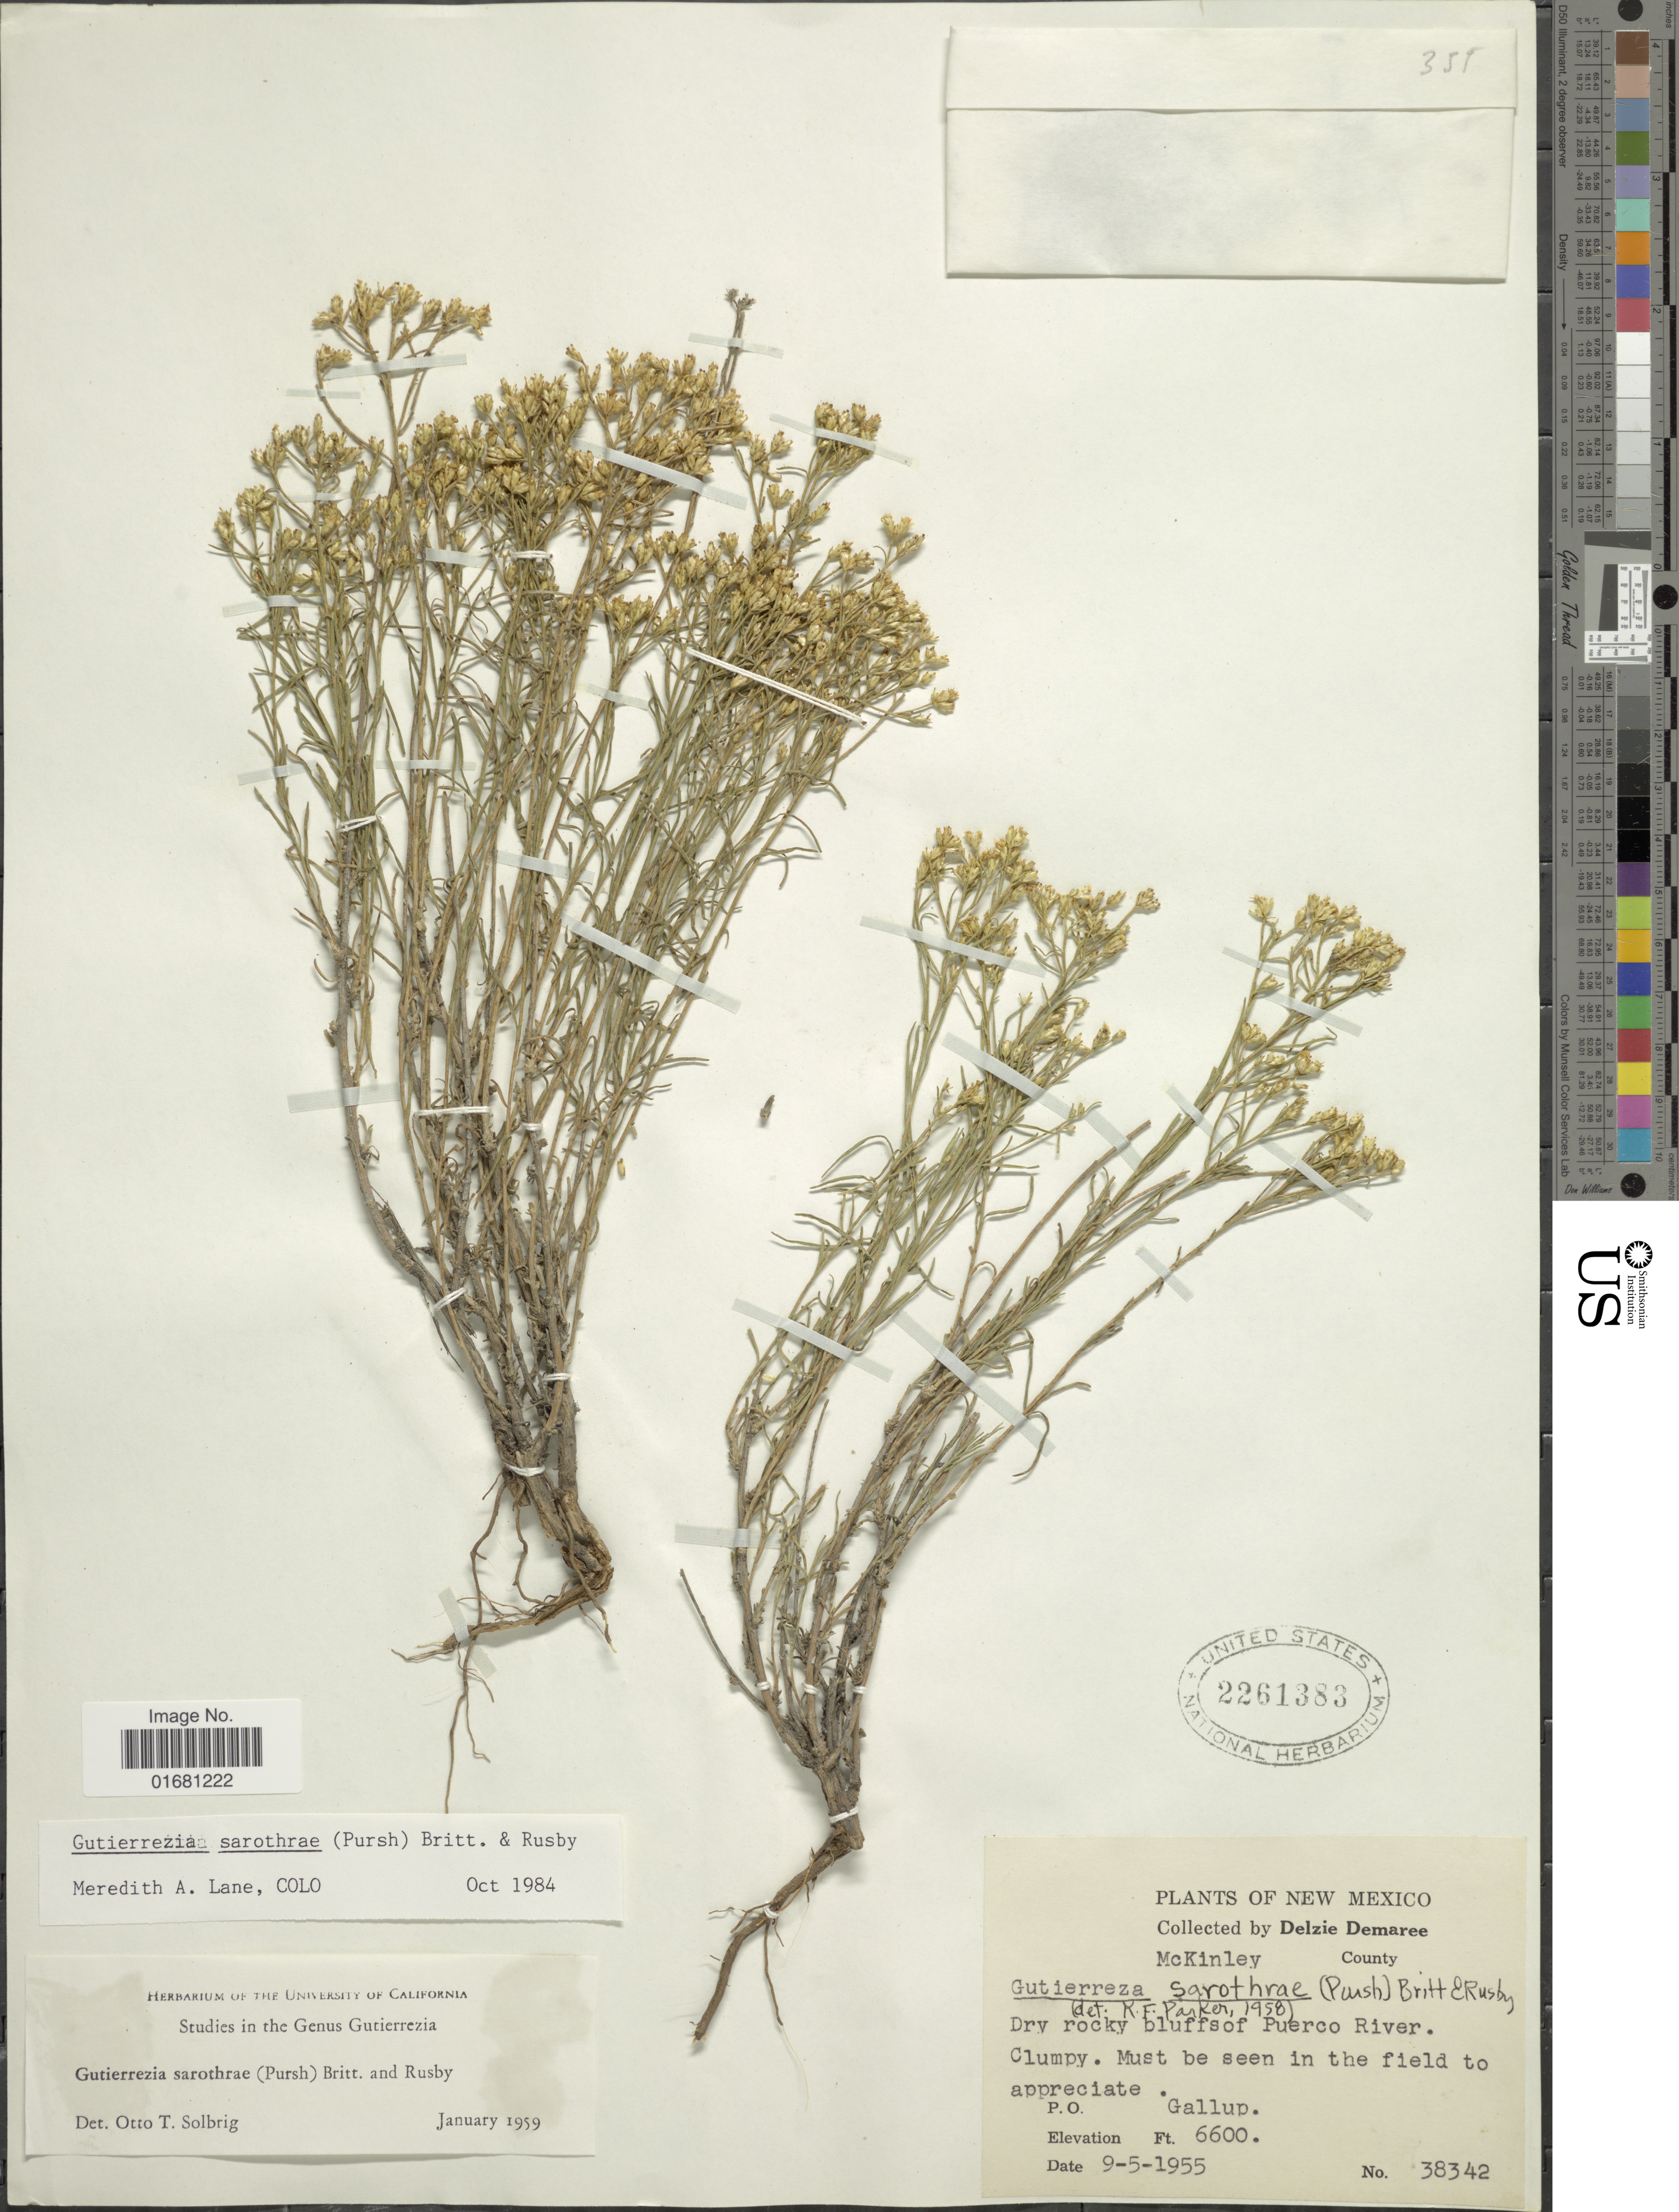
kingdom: Plantae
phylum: Tracheophyta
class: Magnoliopsida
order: Asterales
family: Asteraceae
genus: Gutierrezia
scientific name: Gutierrezia sarothrae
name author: (Pursh) Britton & Rusby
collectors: D. Demaree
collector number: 38342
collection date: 1955-09-05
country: United States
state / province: New Mexico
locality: McKinley County, Dry rocky bluffs of Puerco River. P.O. Gallup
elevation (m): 2012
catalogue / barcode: US 2261383